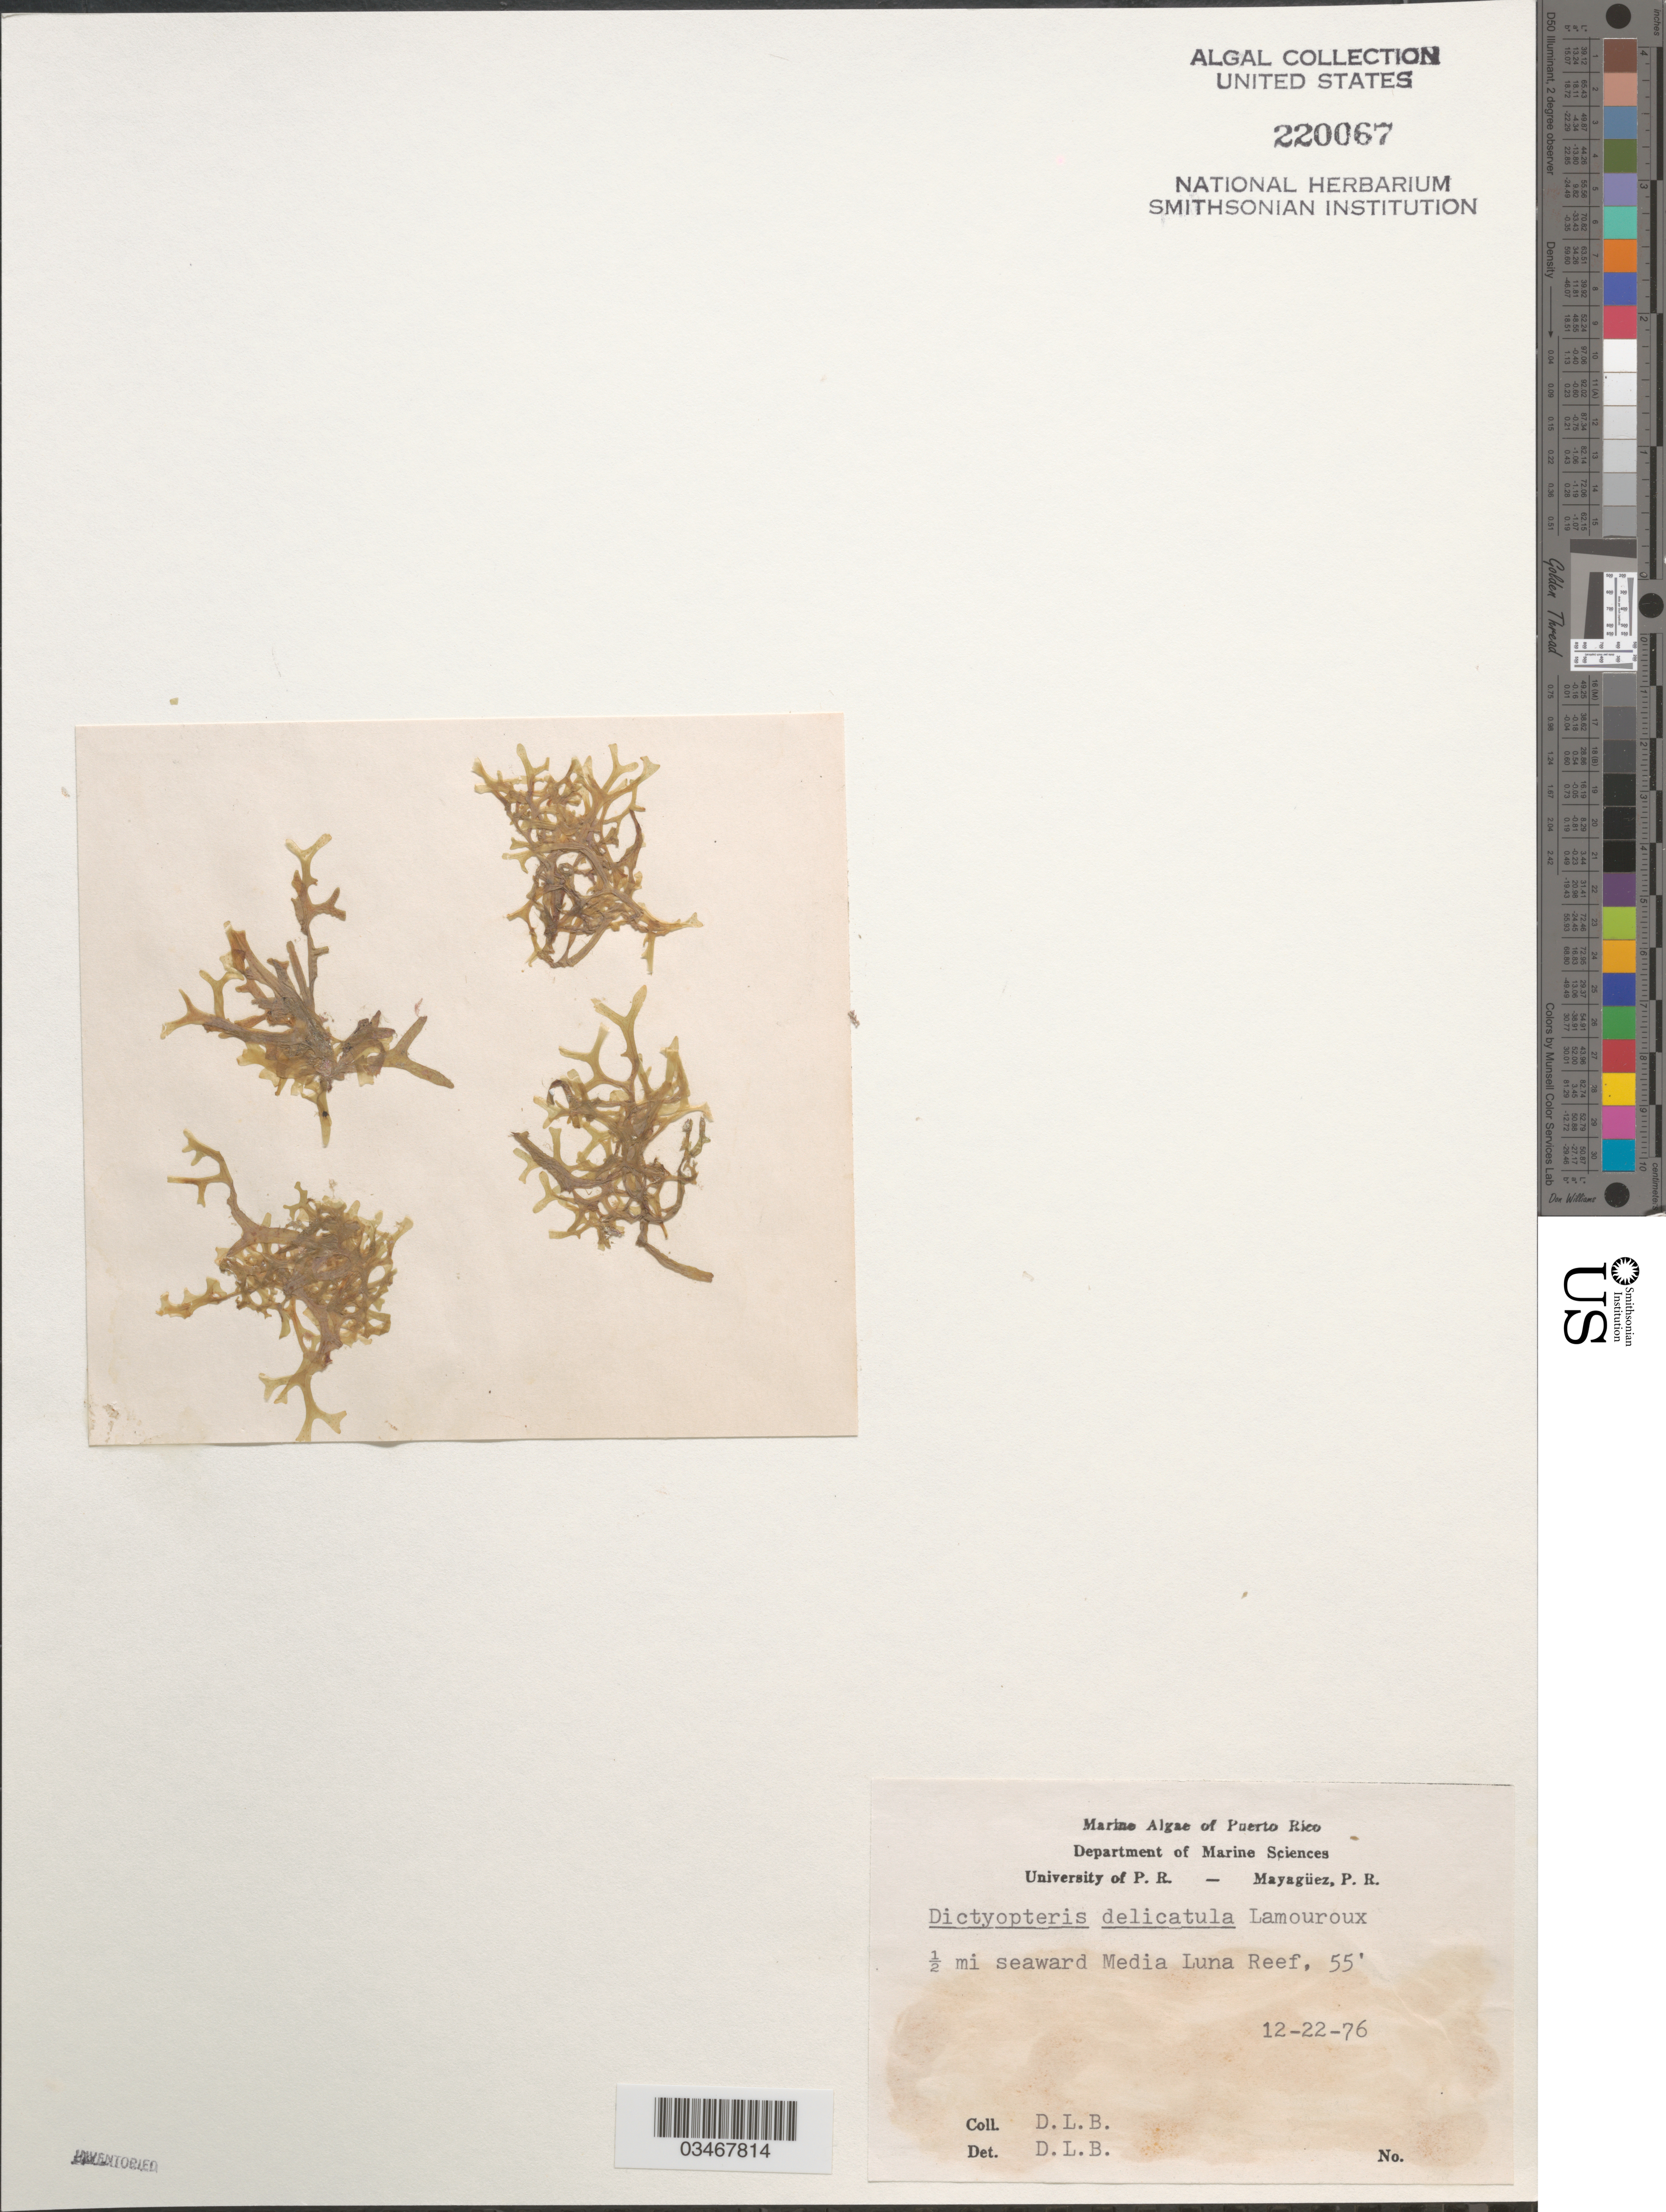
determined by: Ballantine, D. L.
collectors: D.L. Ballantine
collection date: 1976-12-22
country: Puerto Rico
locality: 1/2 mi seaward Media Luna Reef.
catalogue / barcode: US 220067